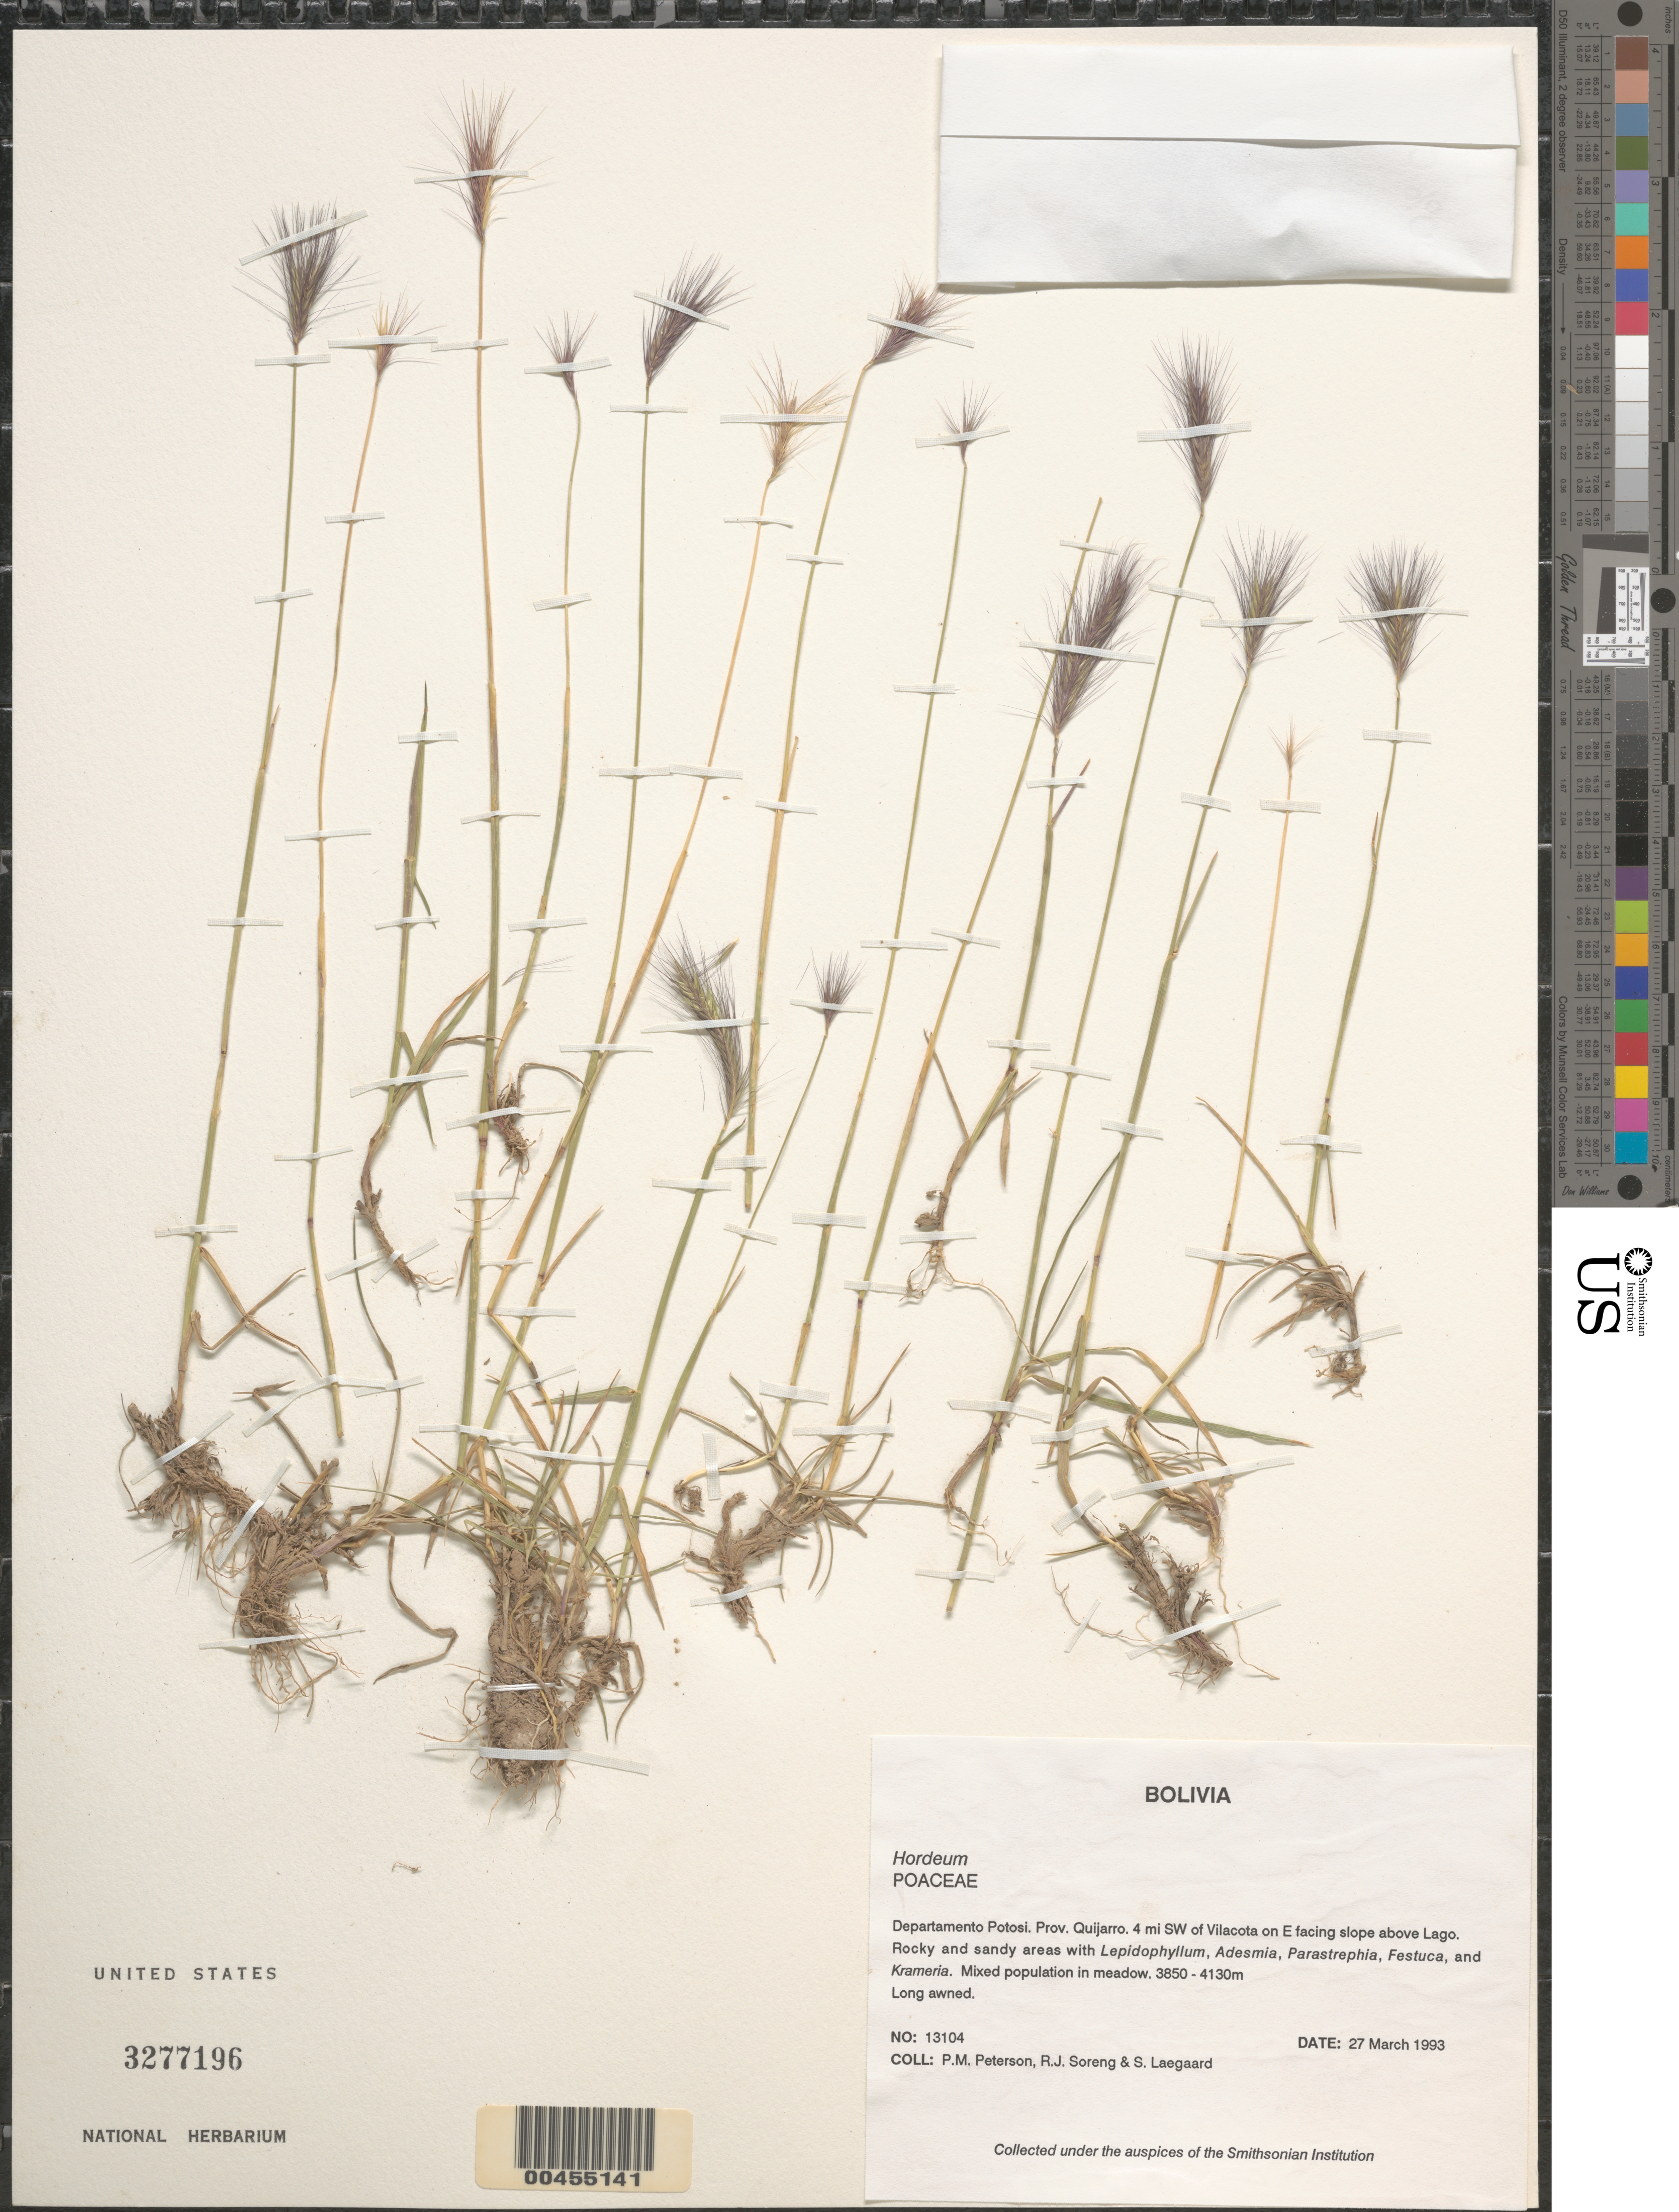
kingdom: Plantae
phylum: Tracheophyta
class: Liliopsida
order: Poales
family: Poaceae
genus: Hordeum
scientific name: Hordeum sp.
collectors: P. M. Peterson, R. J. Soreng & S. Lægaard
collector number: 13104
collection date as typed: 27 Mar 1993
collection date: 1993-03-27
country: Bolivia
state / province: Potosí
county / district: Quijarro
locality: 4 mi SW of Villa Alota on E facing slope above lago.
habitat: Rocky and sandy areas with Lepidophyllum, Adesmia, Parastrephia, Festuca, and Krameria. Mixed population in meadow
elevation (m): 3850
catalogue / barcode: US 3277196